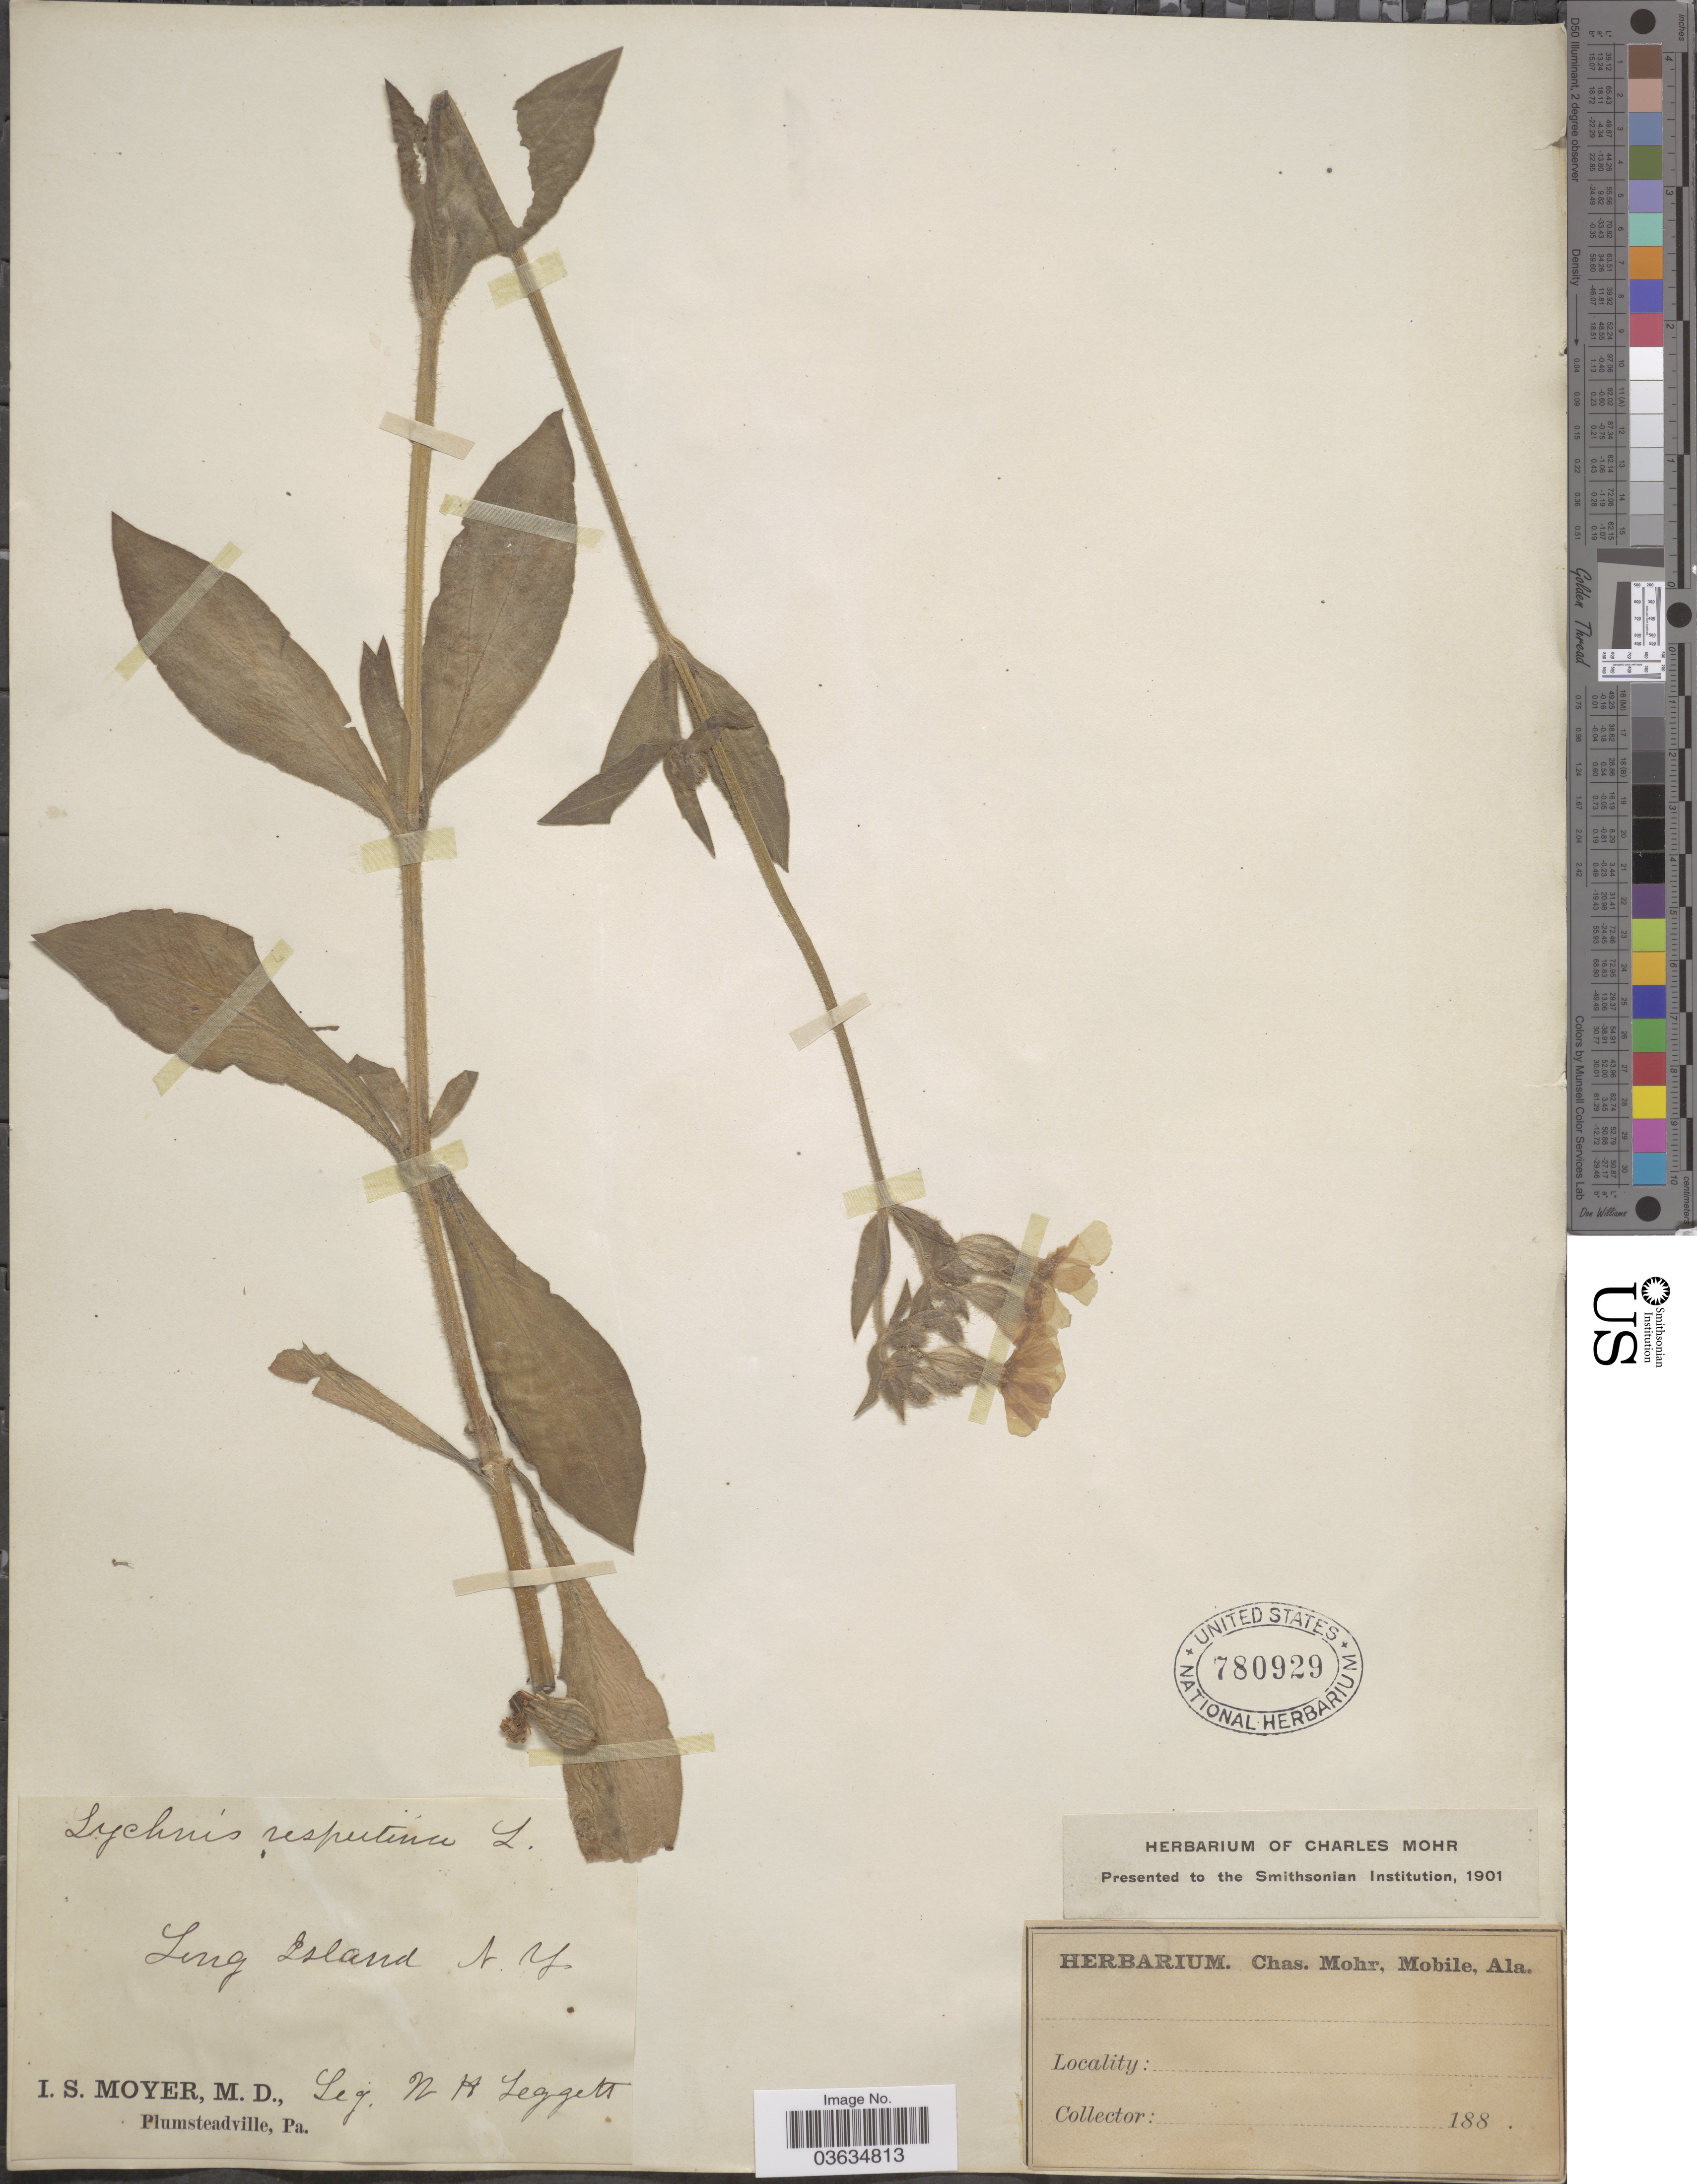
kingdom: Plantae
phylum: Tracheophyta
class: Magnoliopsida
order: Caryophyllales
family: Caryophyllaceae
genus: Silene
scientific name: Silene latifolia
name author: Poir.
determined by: Strong, Mark T., (BOT), Smithsonian Institution - National Museum of Natural History (UNITED STATES)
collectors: W. Leggett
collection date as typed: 188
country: United States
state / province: New York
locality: Long Island.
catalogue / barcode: US 780929